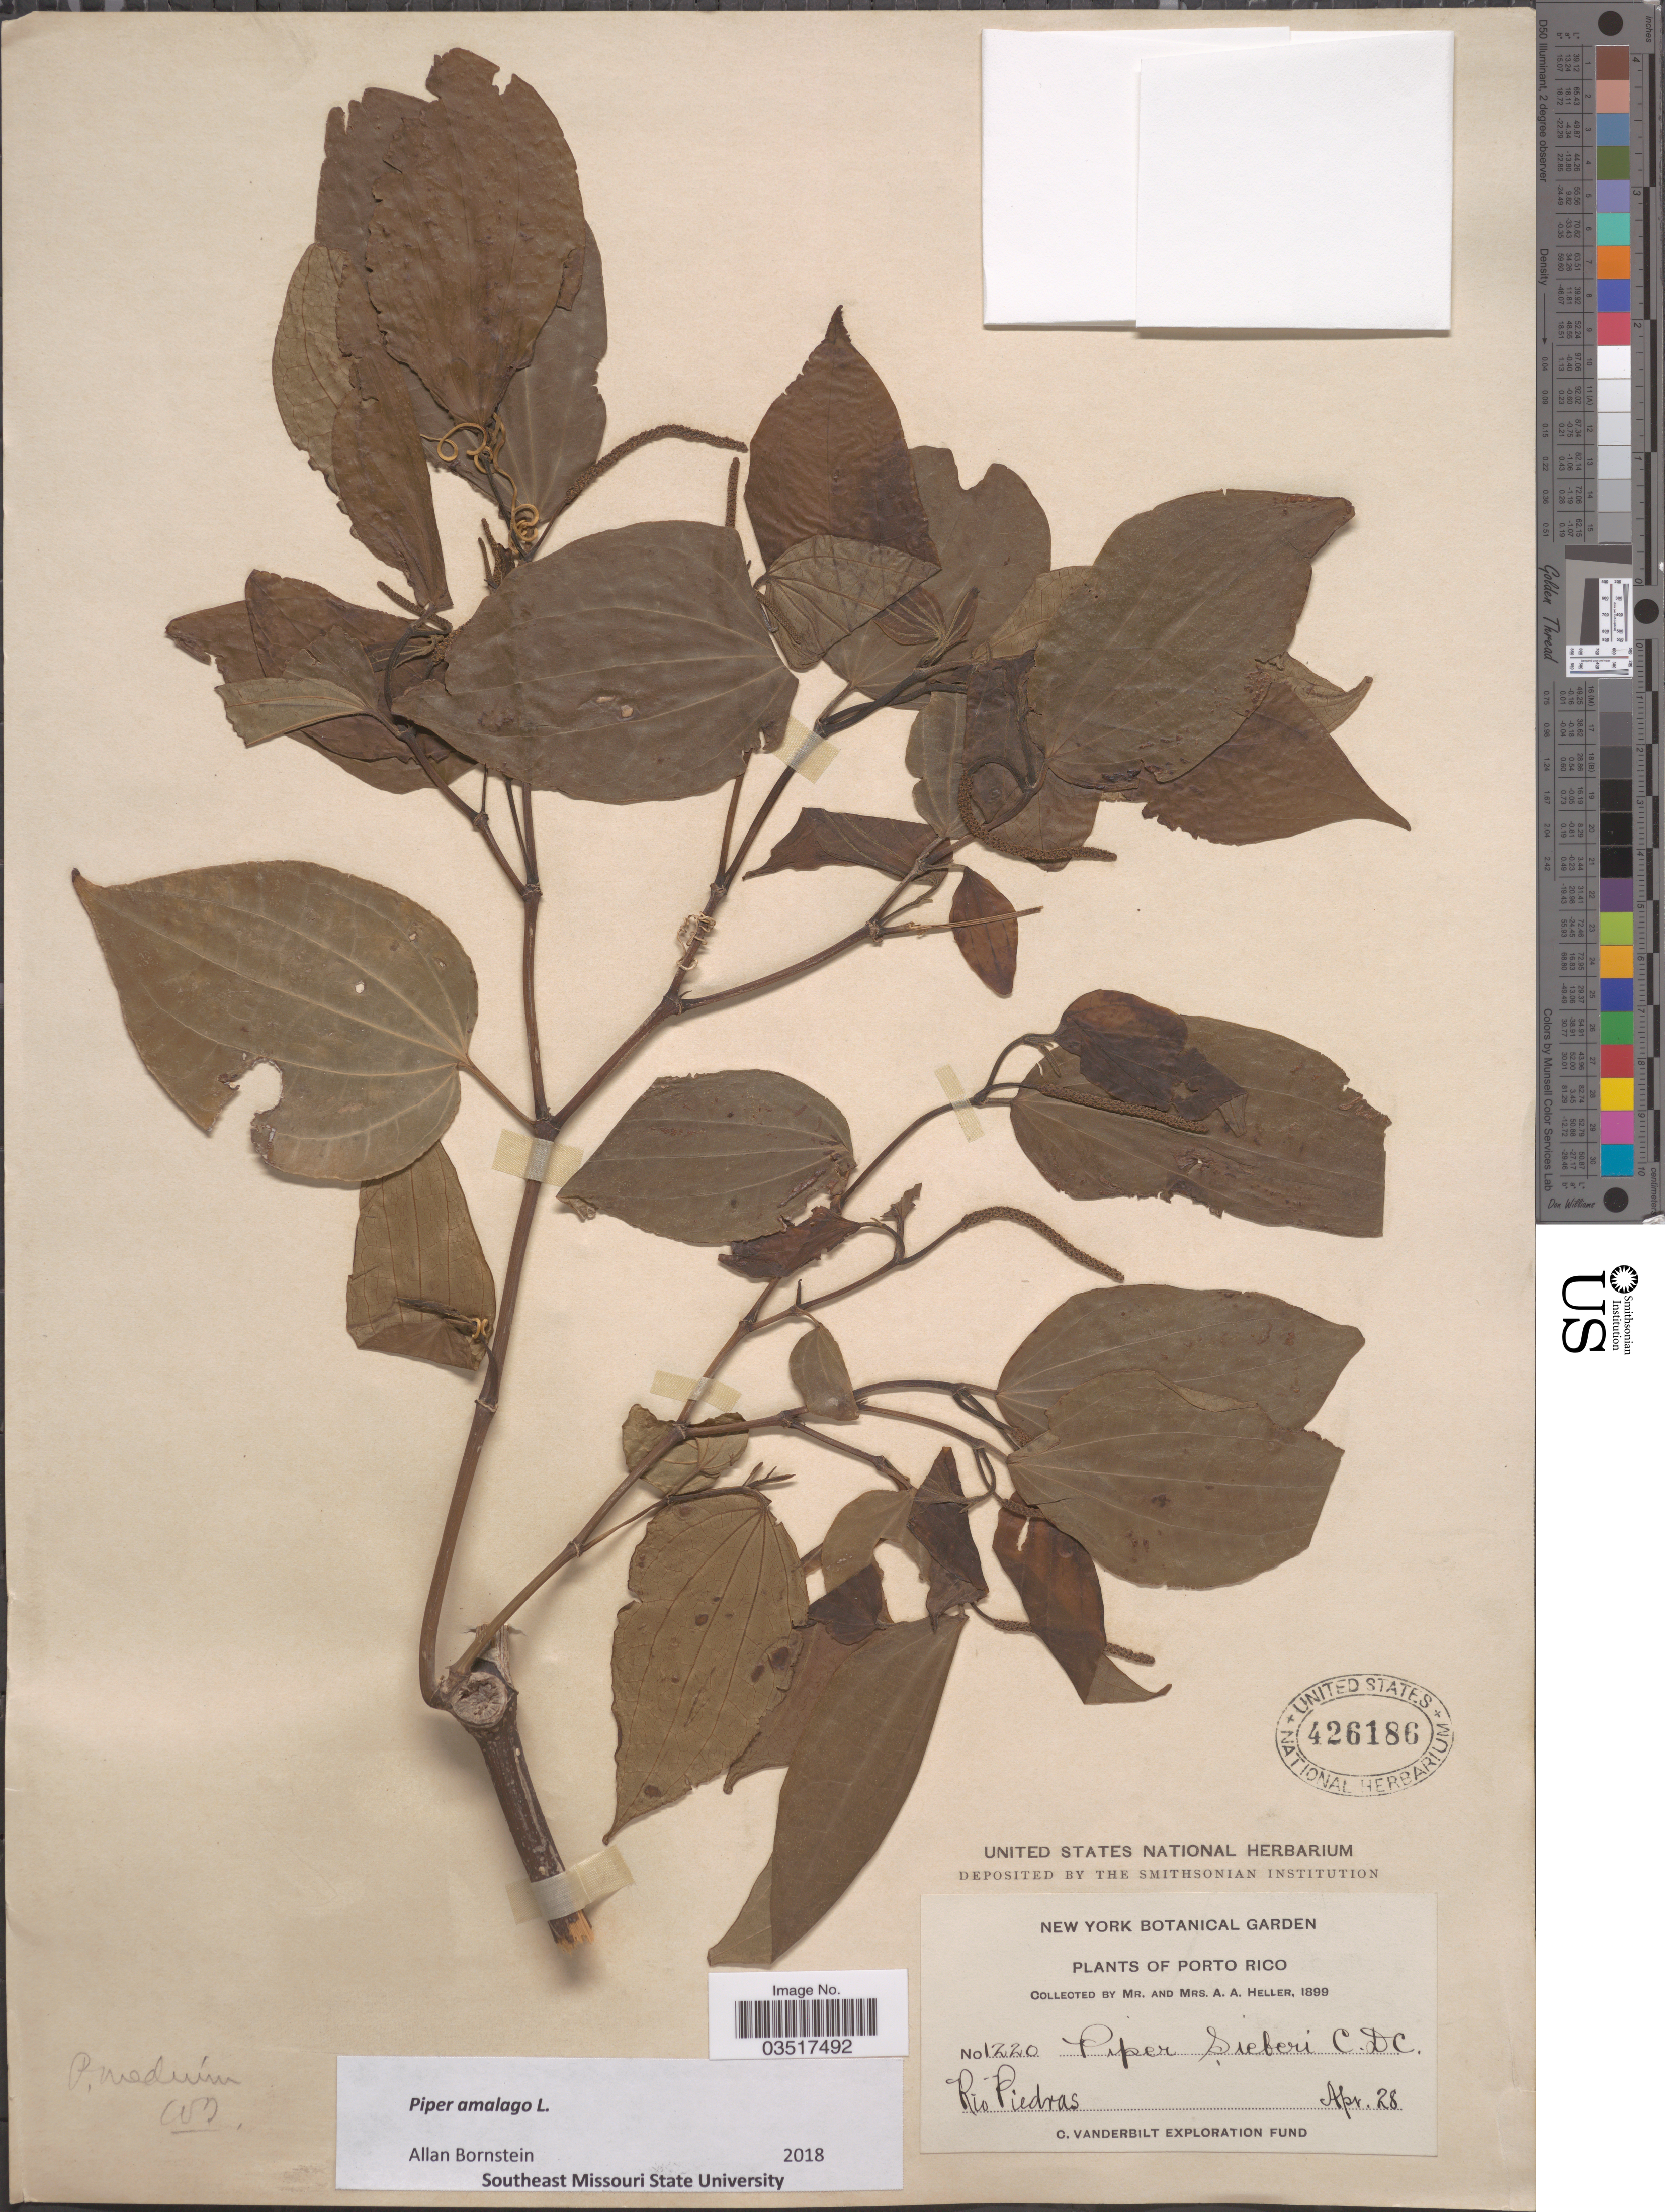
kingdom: Plantae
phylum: Tracheophyta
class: Magnoliopsida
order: Piperales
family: Piperaceae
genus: Piper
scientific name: Piper amalago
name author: L.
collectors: A. A. Heller & E. G. Heller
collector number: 1220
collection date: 1899-04-28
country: Puerto Rico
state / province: Rio Piedras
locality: Porto Rico.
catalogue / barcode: US 426186